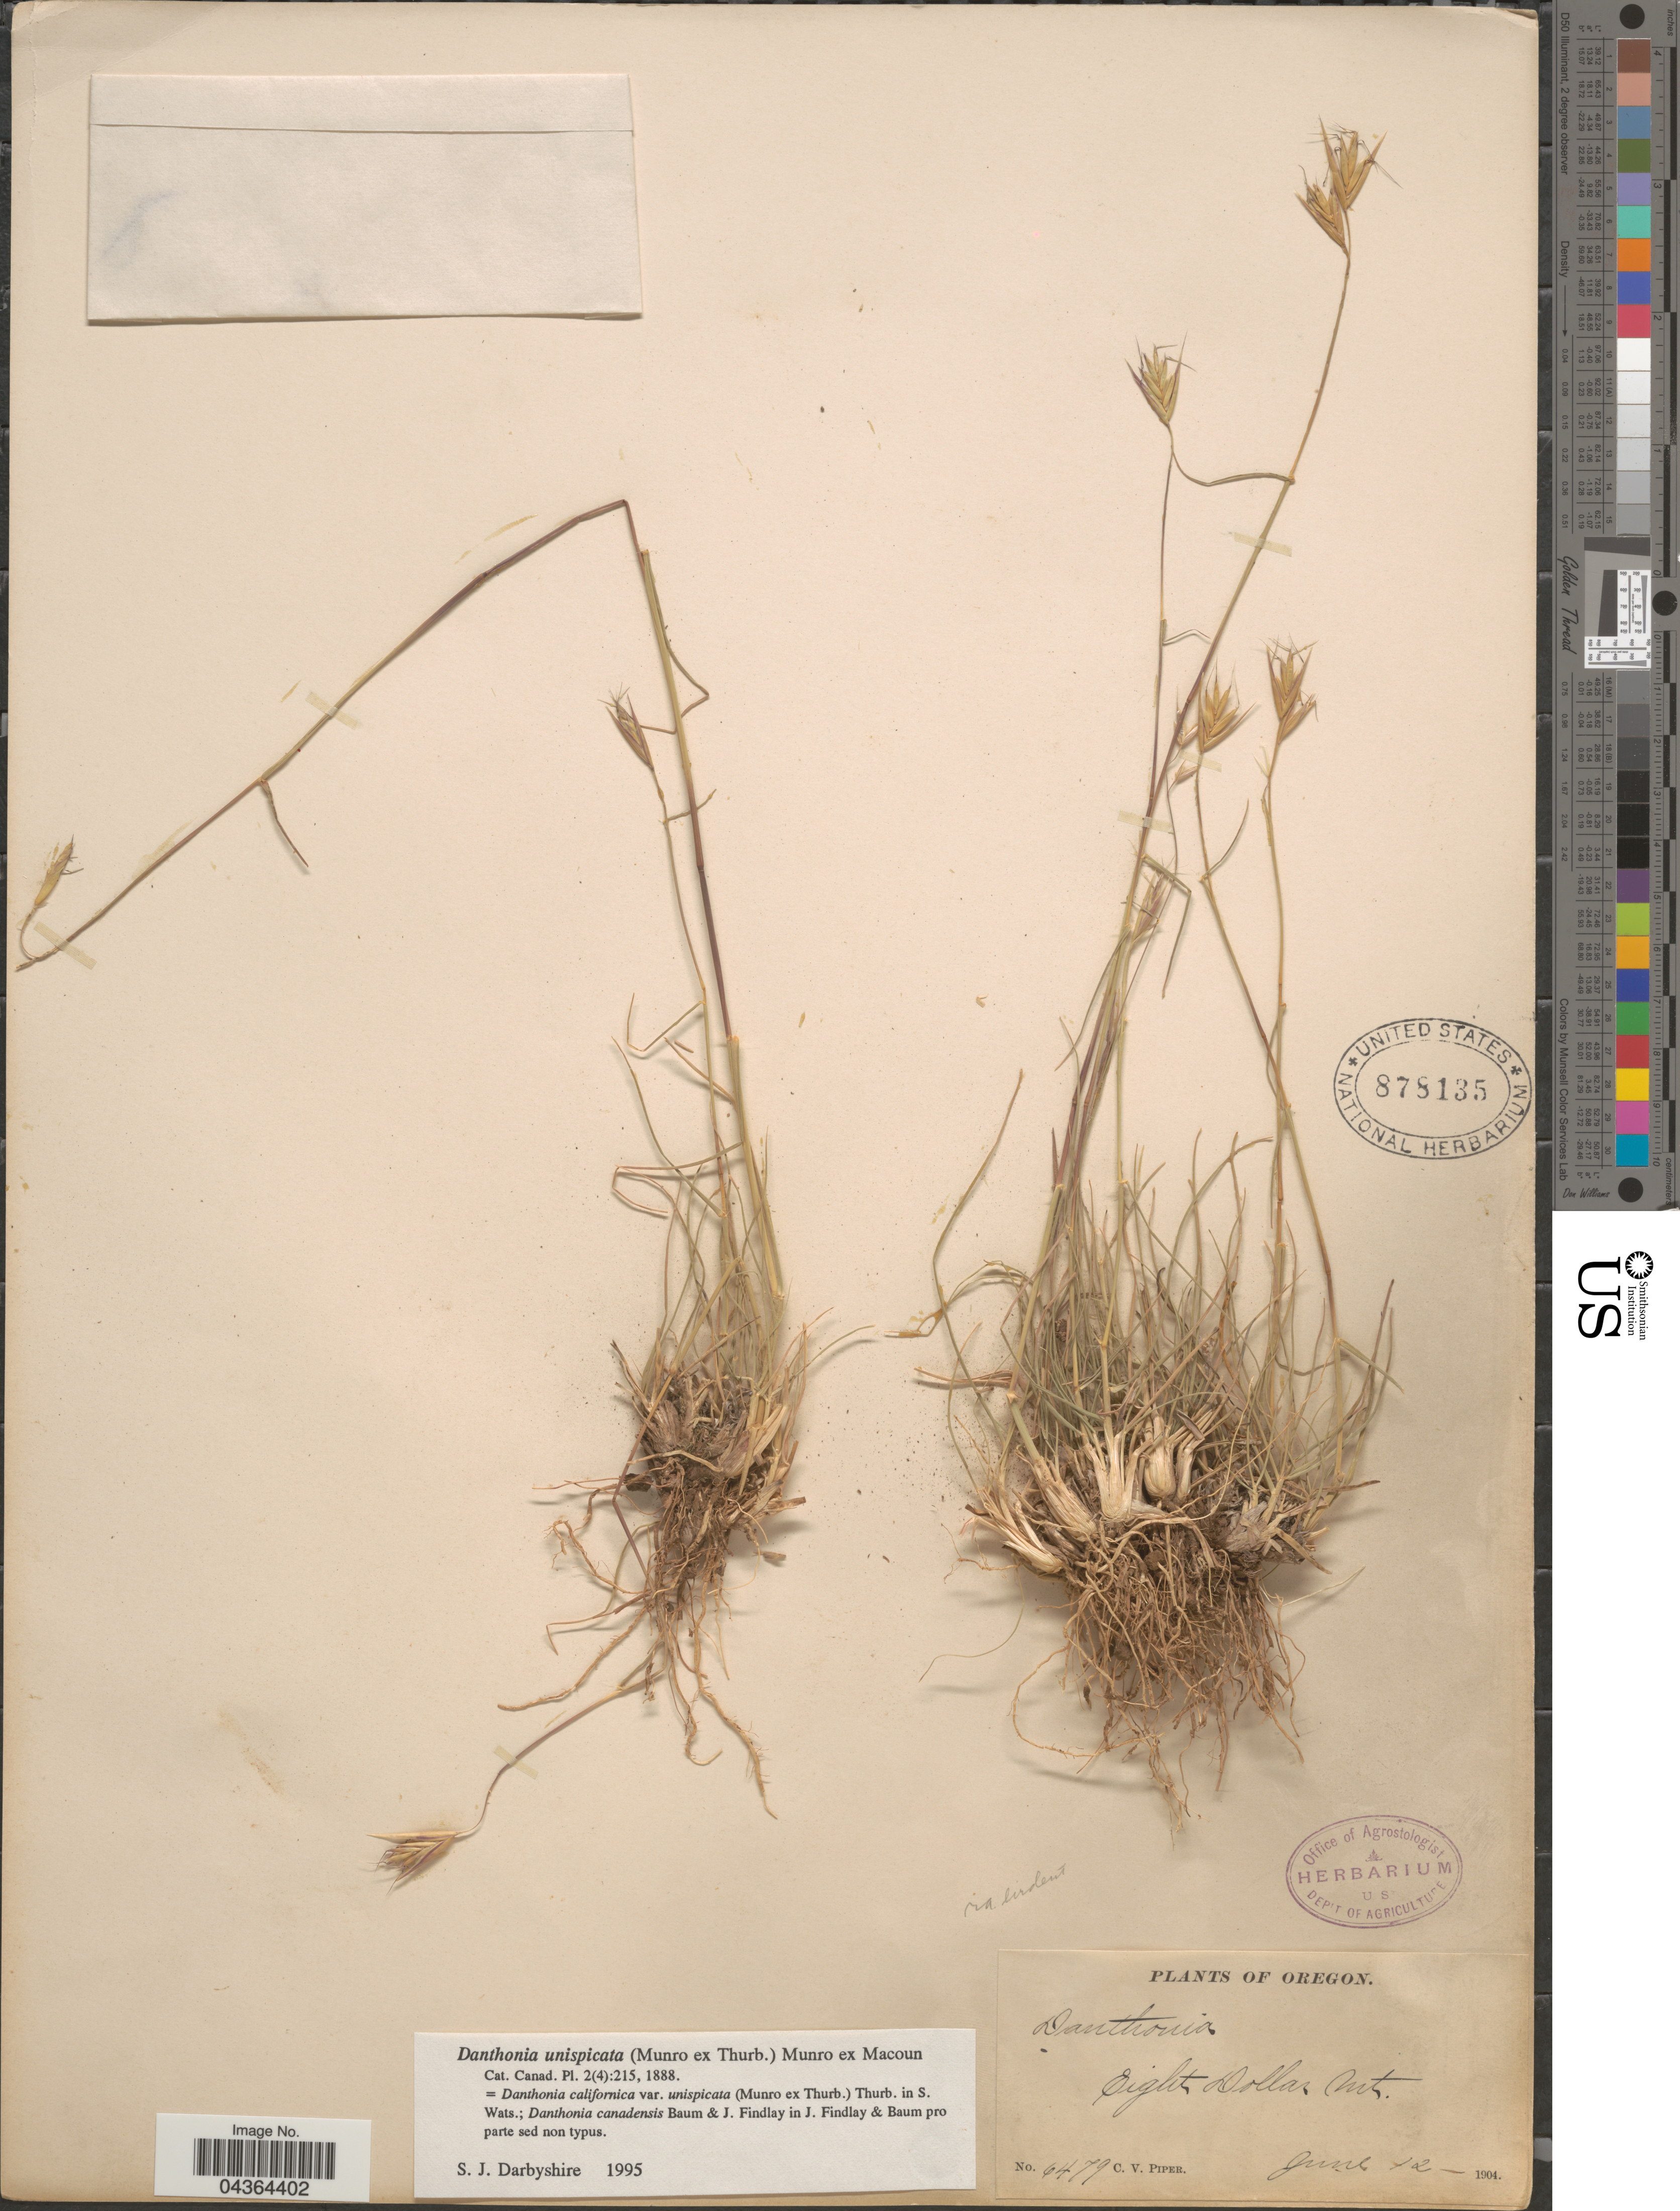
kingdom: Plantae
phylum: Tracheophyta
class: Liliopsida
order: Poales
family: Poaceae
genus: Danthonia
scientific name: Danthonia unispicata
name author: (Thurb.) Munro ex Macoun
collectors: C. V. Piper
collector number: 6479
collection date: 1904-06-12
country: United States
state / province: Oregon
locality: Eight Dollar Mt.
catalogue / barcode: US 878135